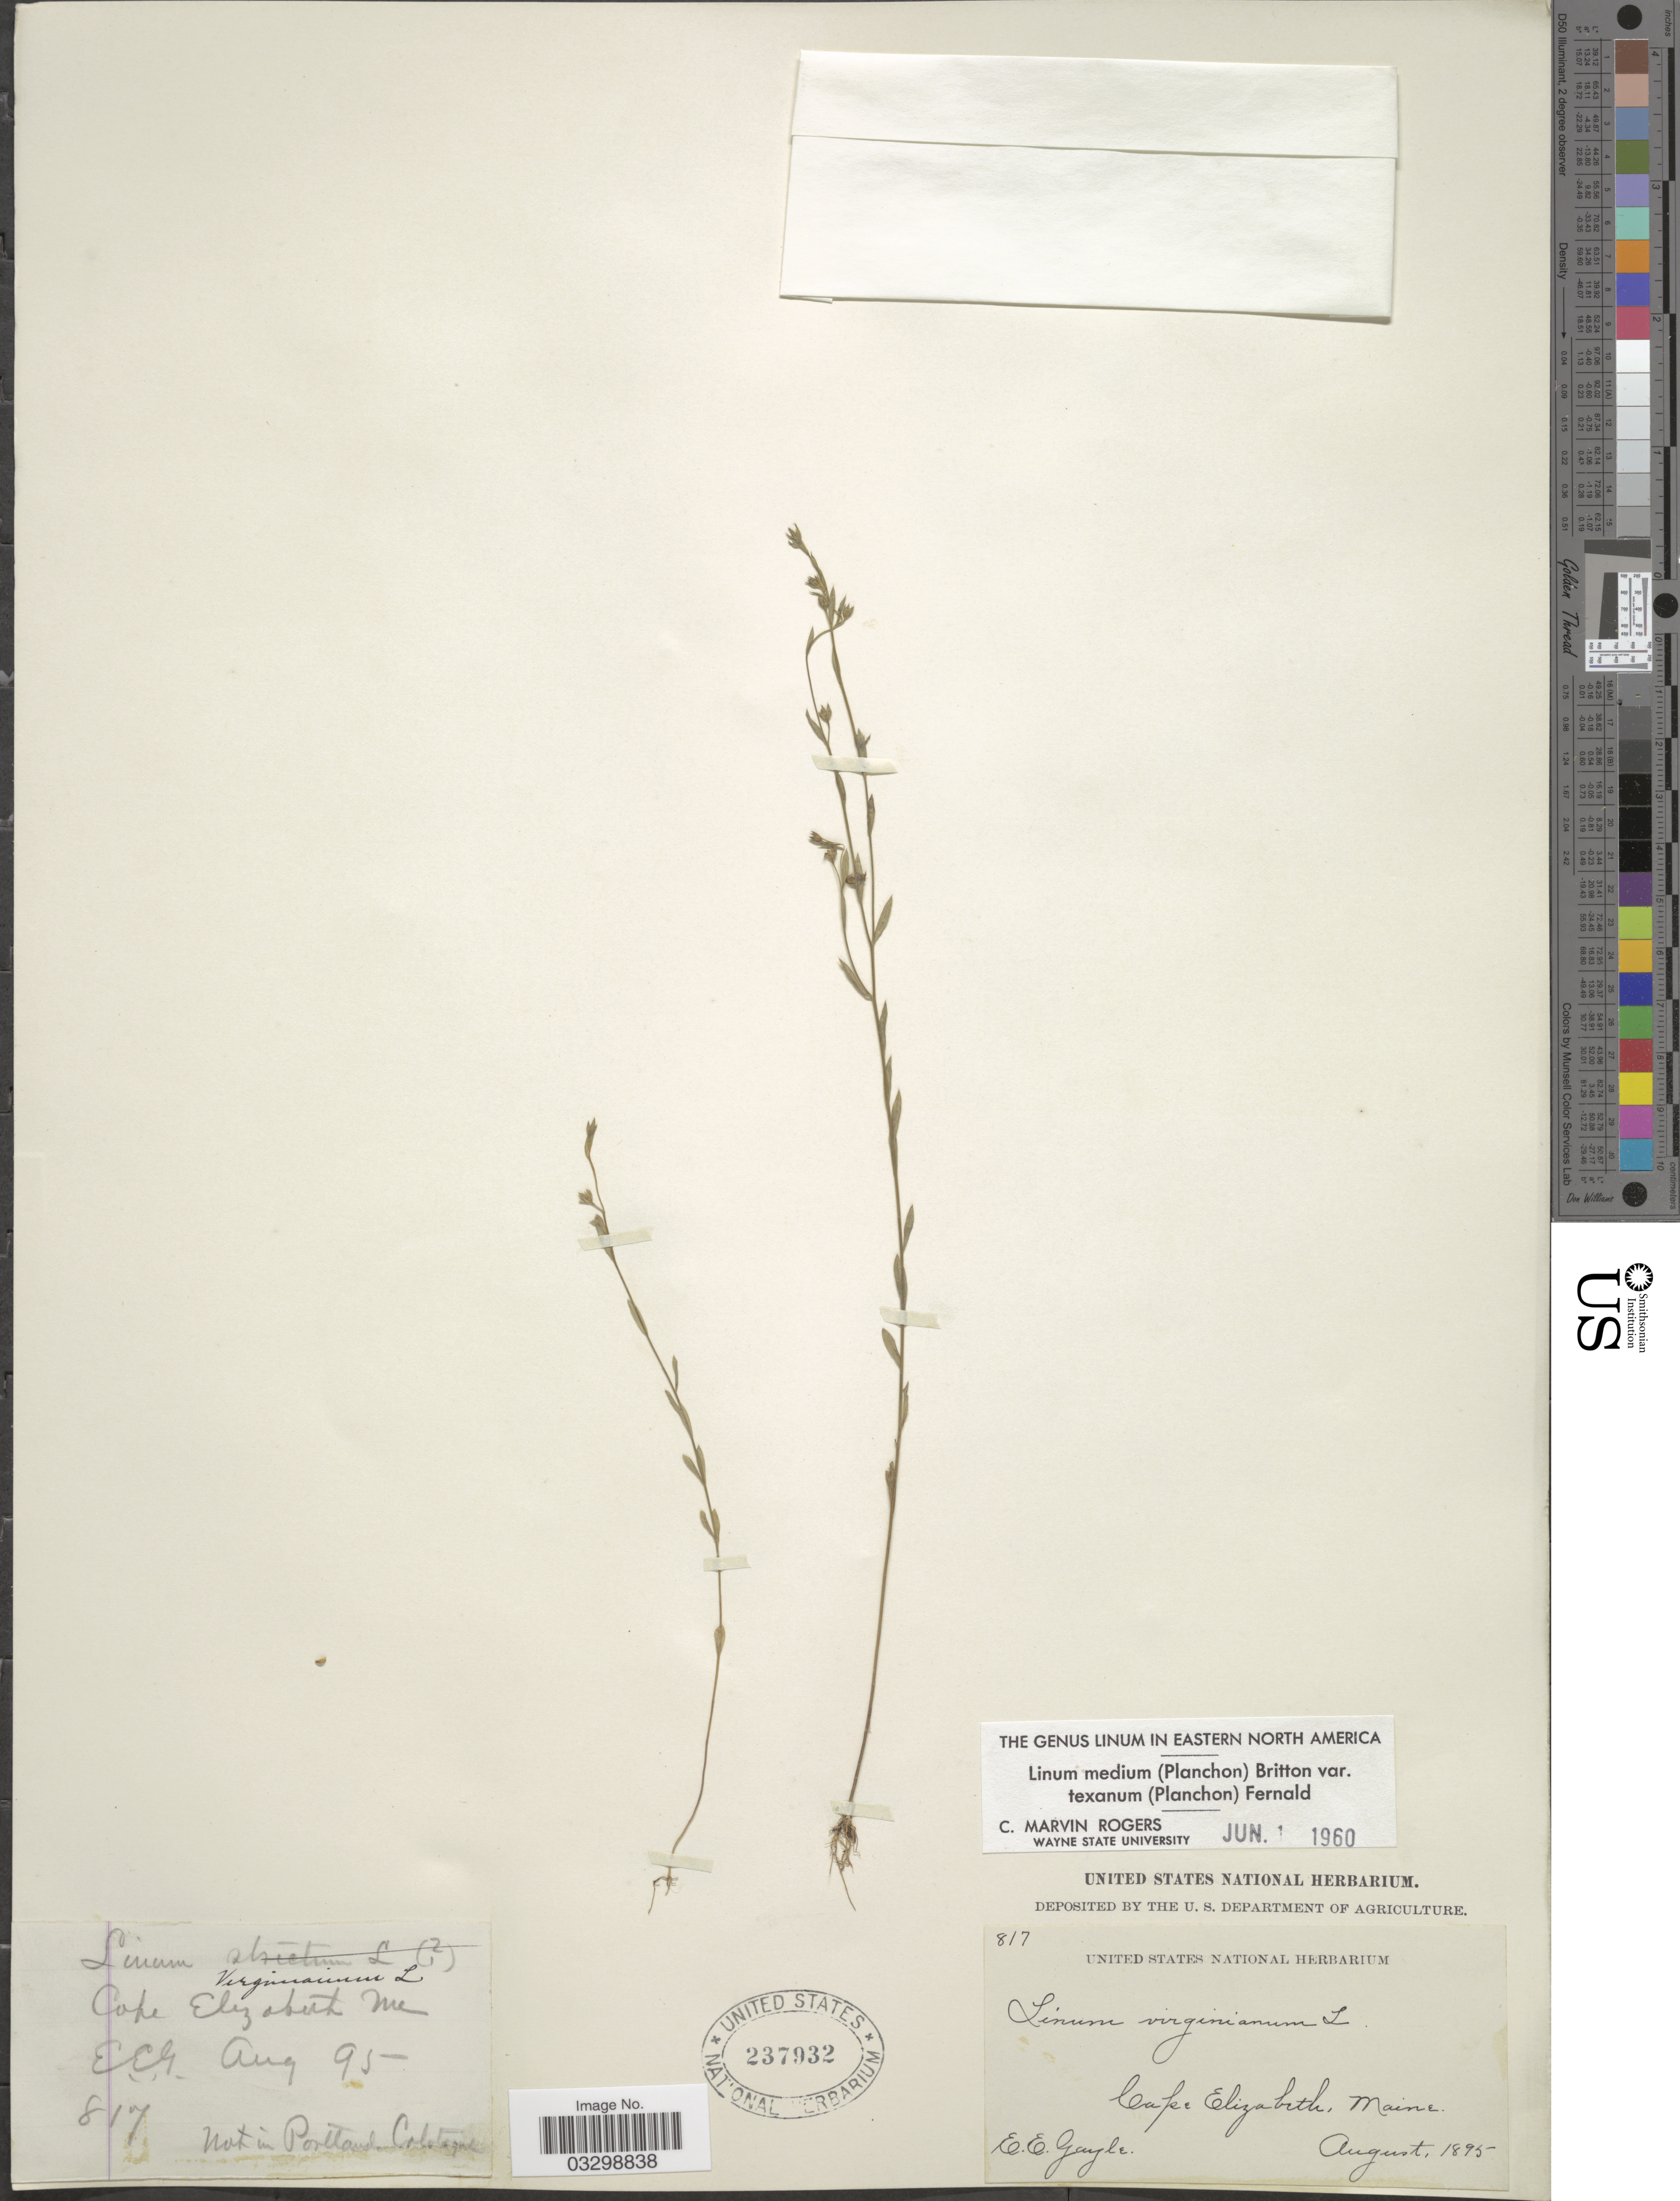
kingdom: Plantae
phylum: Tracheophyta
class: Magnoliopsida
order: Malpighiales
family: Linaceae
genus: Linum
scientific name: Linum medium var. texanum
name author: (Planch.) Fernald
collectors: E. Gayle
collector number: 817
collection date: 1895-08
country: United States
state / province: Maine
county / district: Cumberland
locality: Cape Elizabeth.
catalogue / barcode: US 237932